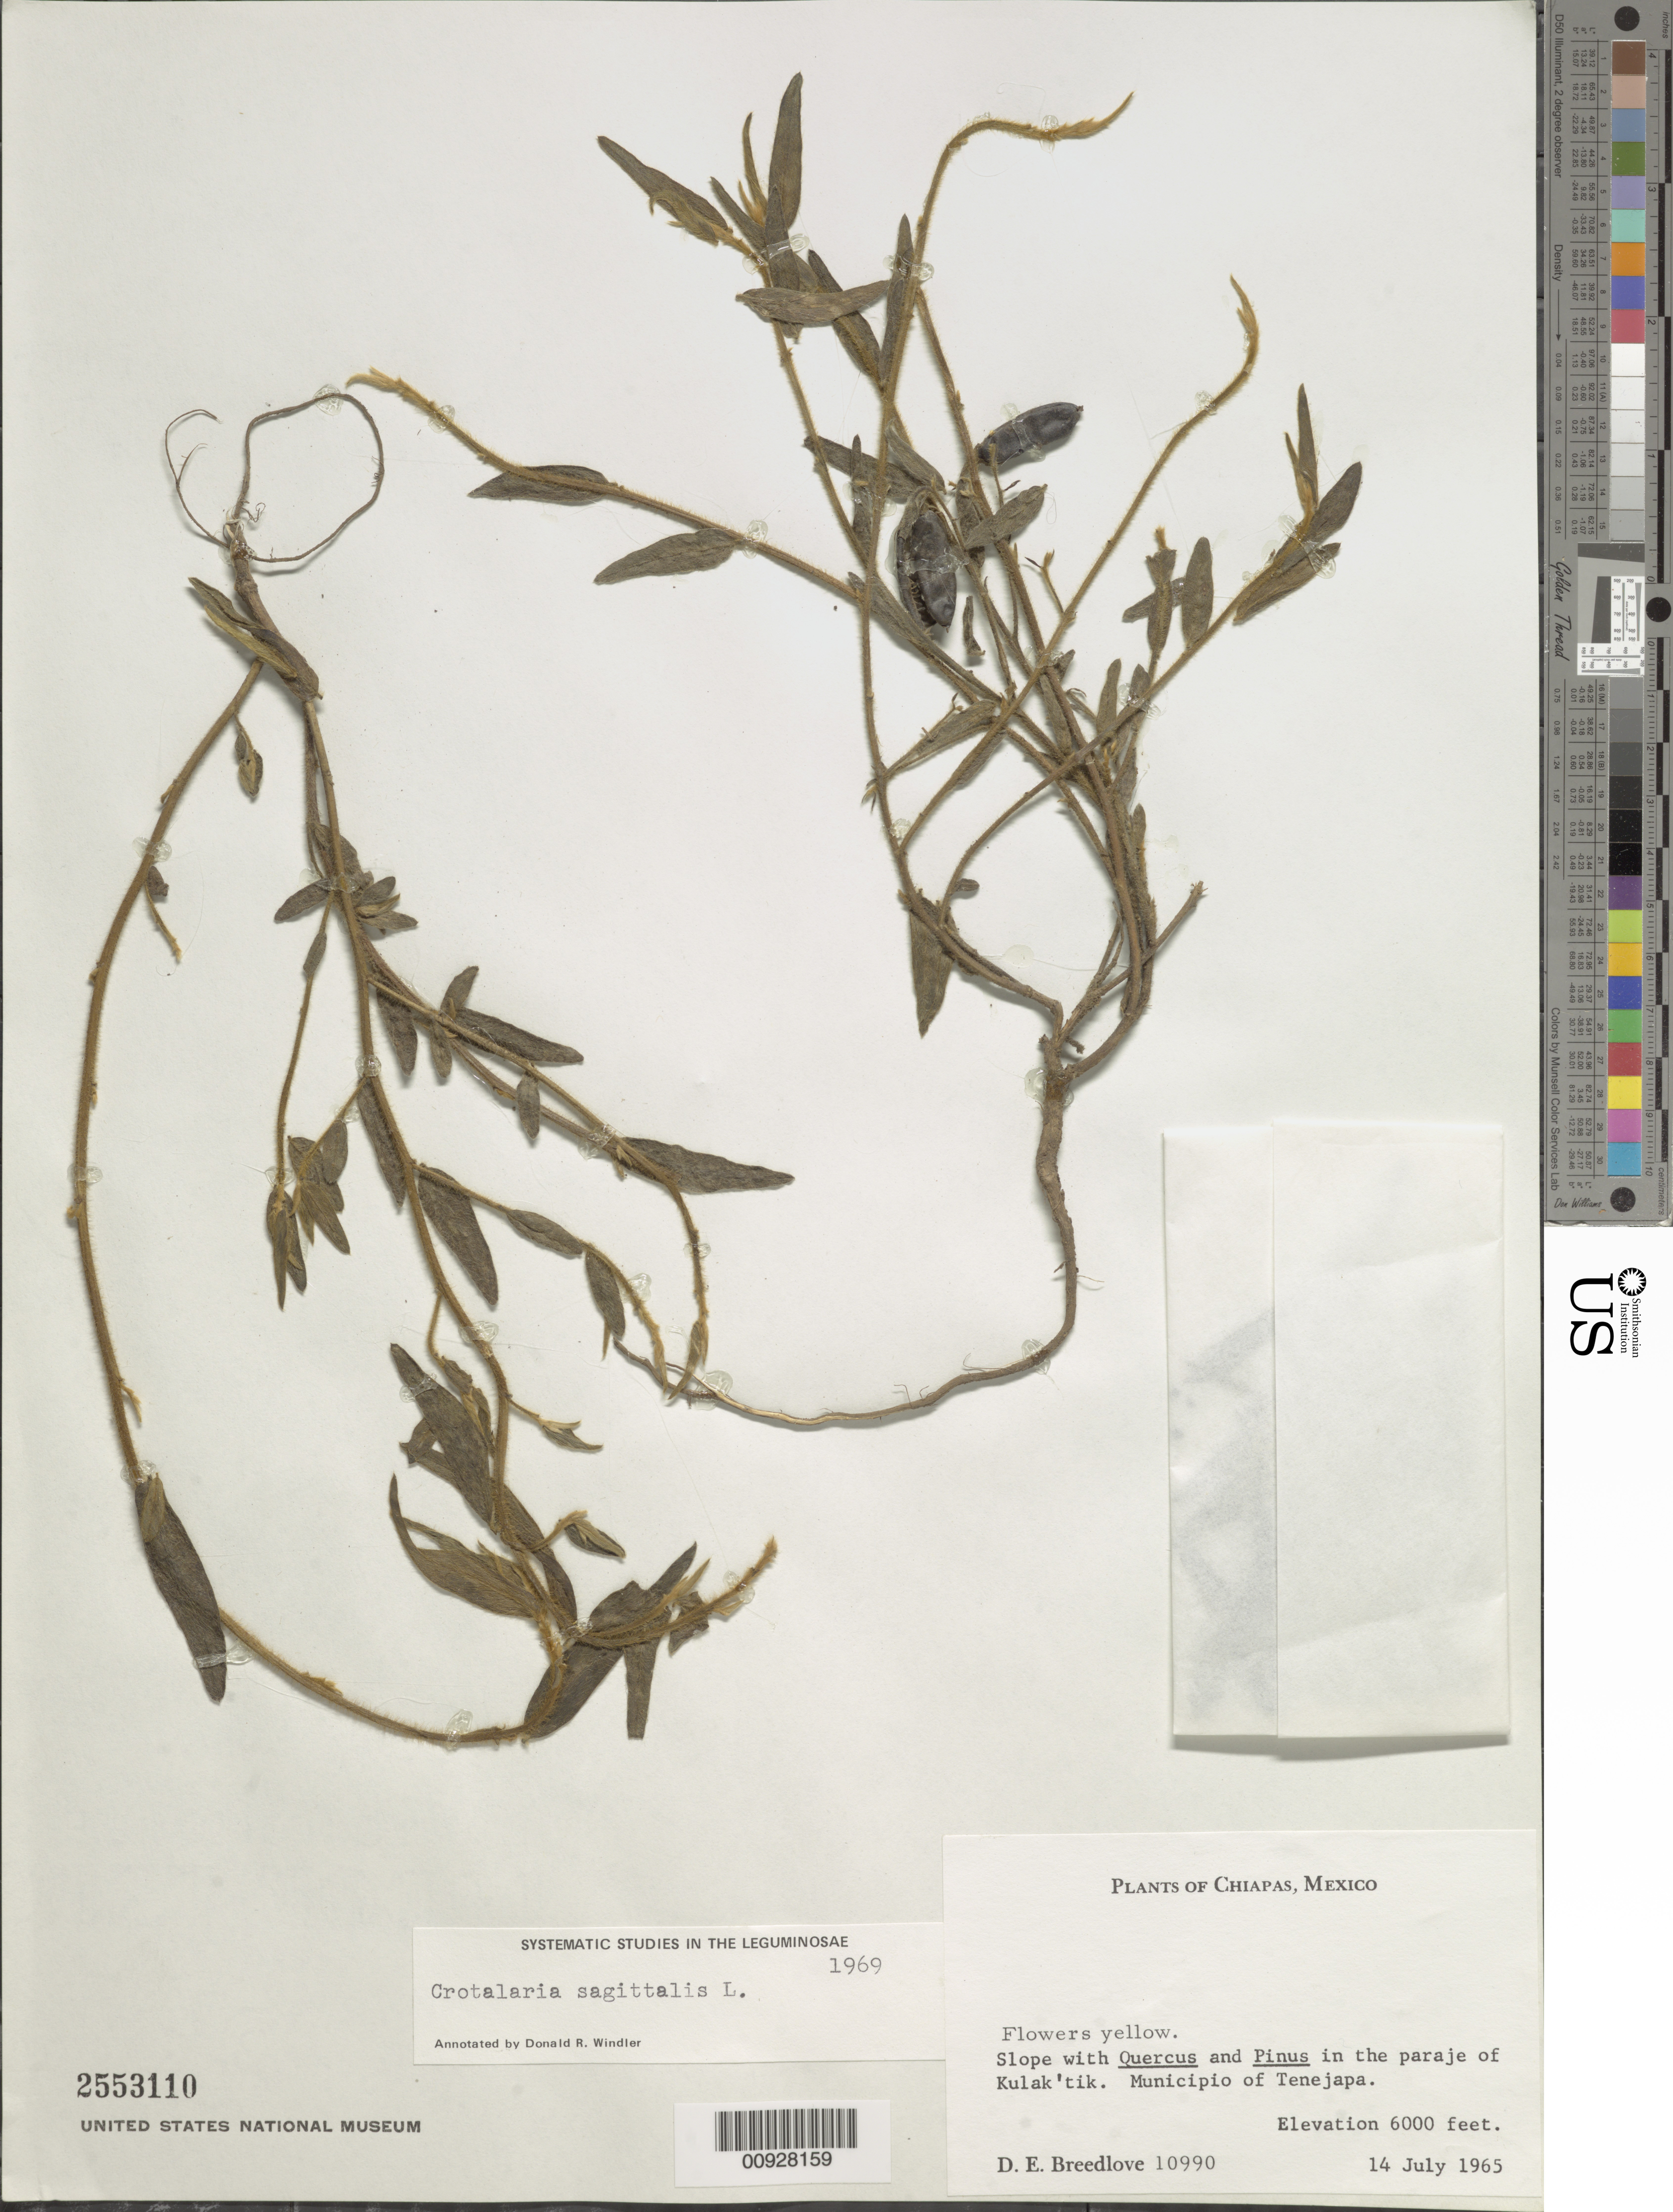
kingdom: Plantae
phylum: Tracheophyta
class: Magnoliopsida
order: Fabales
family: Fabaceae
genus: Crotalaria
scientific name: Crotalaria sagittalis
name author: L.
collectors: D. E. Breedlove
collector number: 10990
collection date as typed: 14 Jul 1965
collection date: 1965-07-14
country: Mexico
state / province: Chiapas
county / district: Tenejapa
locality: In the paraje of Kulak'tik. Municipio of Tenejapa, Chiapas.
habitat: Slope with Quercus and Pinus.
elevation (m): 1829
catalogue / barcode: US 2553110